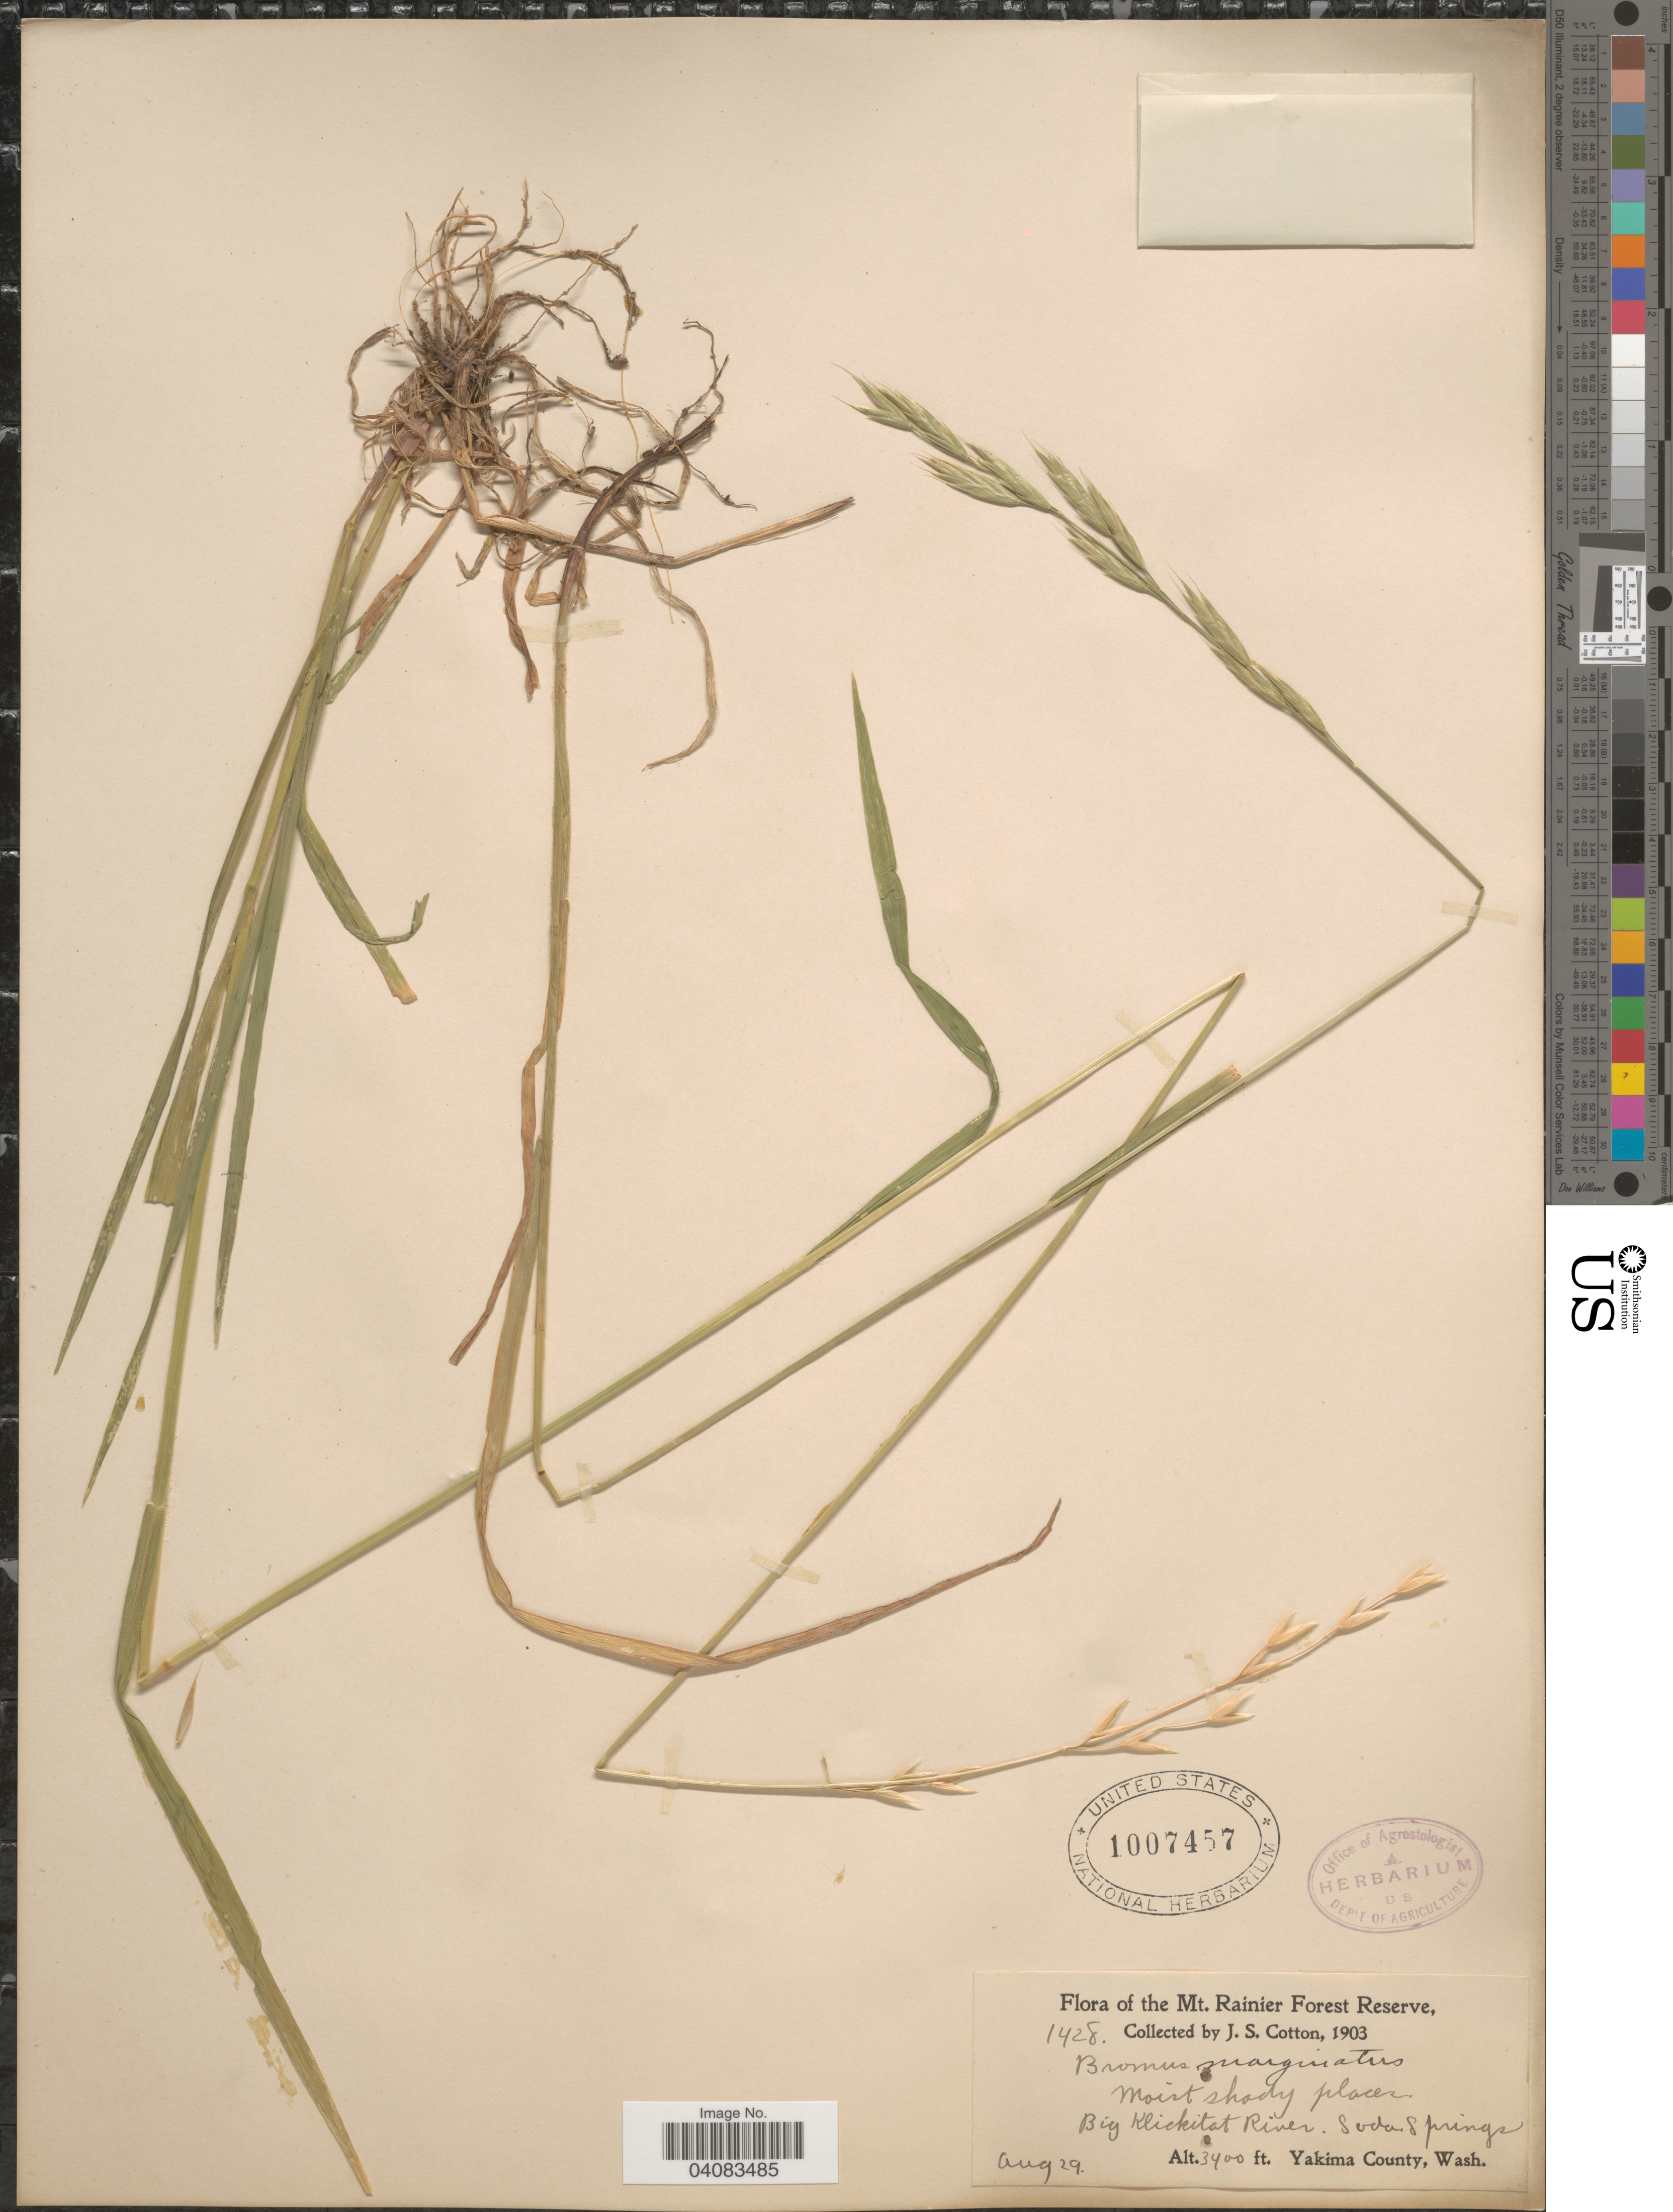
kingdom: Plantae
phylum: Tracheophyta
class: Liliopsida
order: Poales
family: Poaceae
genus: Bromus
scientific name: Bromus marginatus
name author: Nees ex Steud.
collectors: J. S. Cotton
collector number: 1428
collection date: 1903-08-29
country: United States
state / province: Washington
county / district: Yakima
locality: The Mt. Rainier Forest Reserve. Big Klickitat River. Soda Springs. Yakima County.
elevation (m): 1036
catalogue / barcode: US 1007457